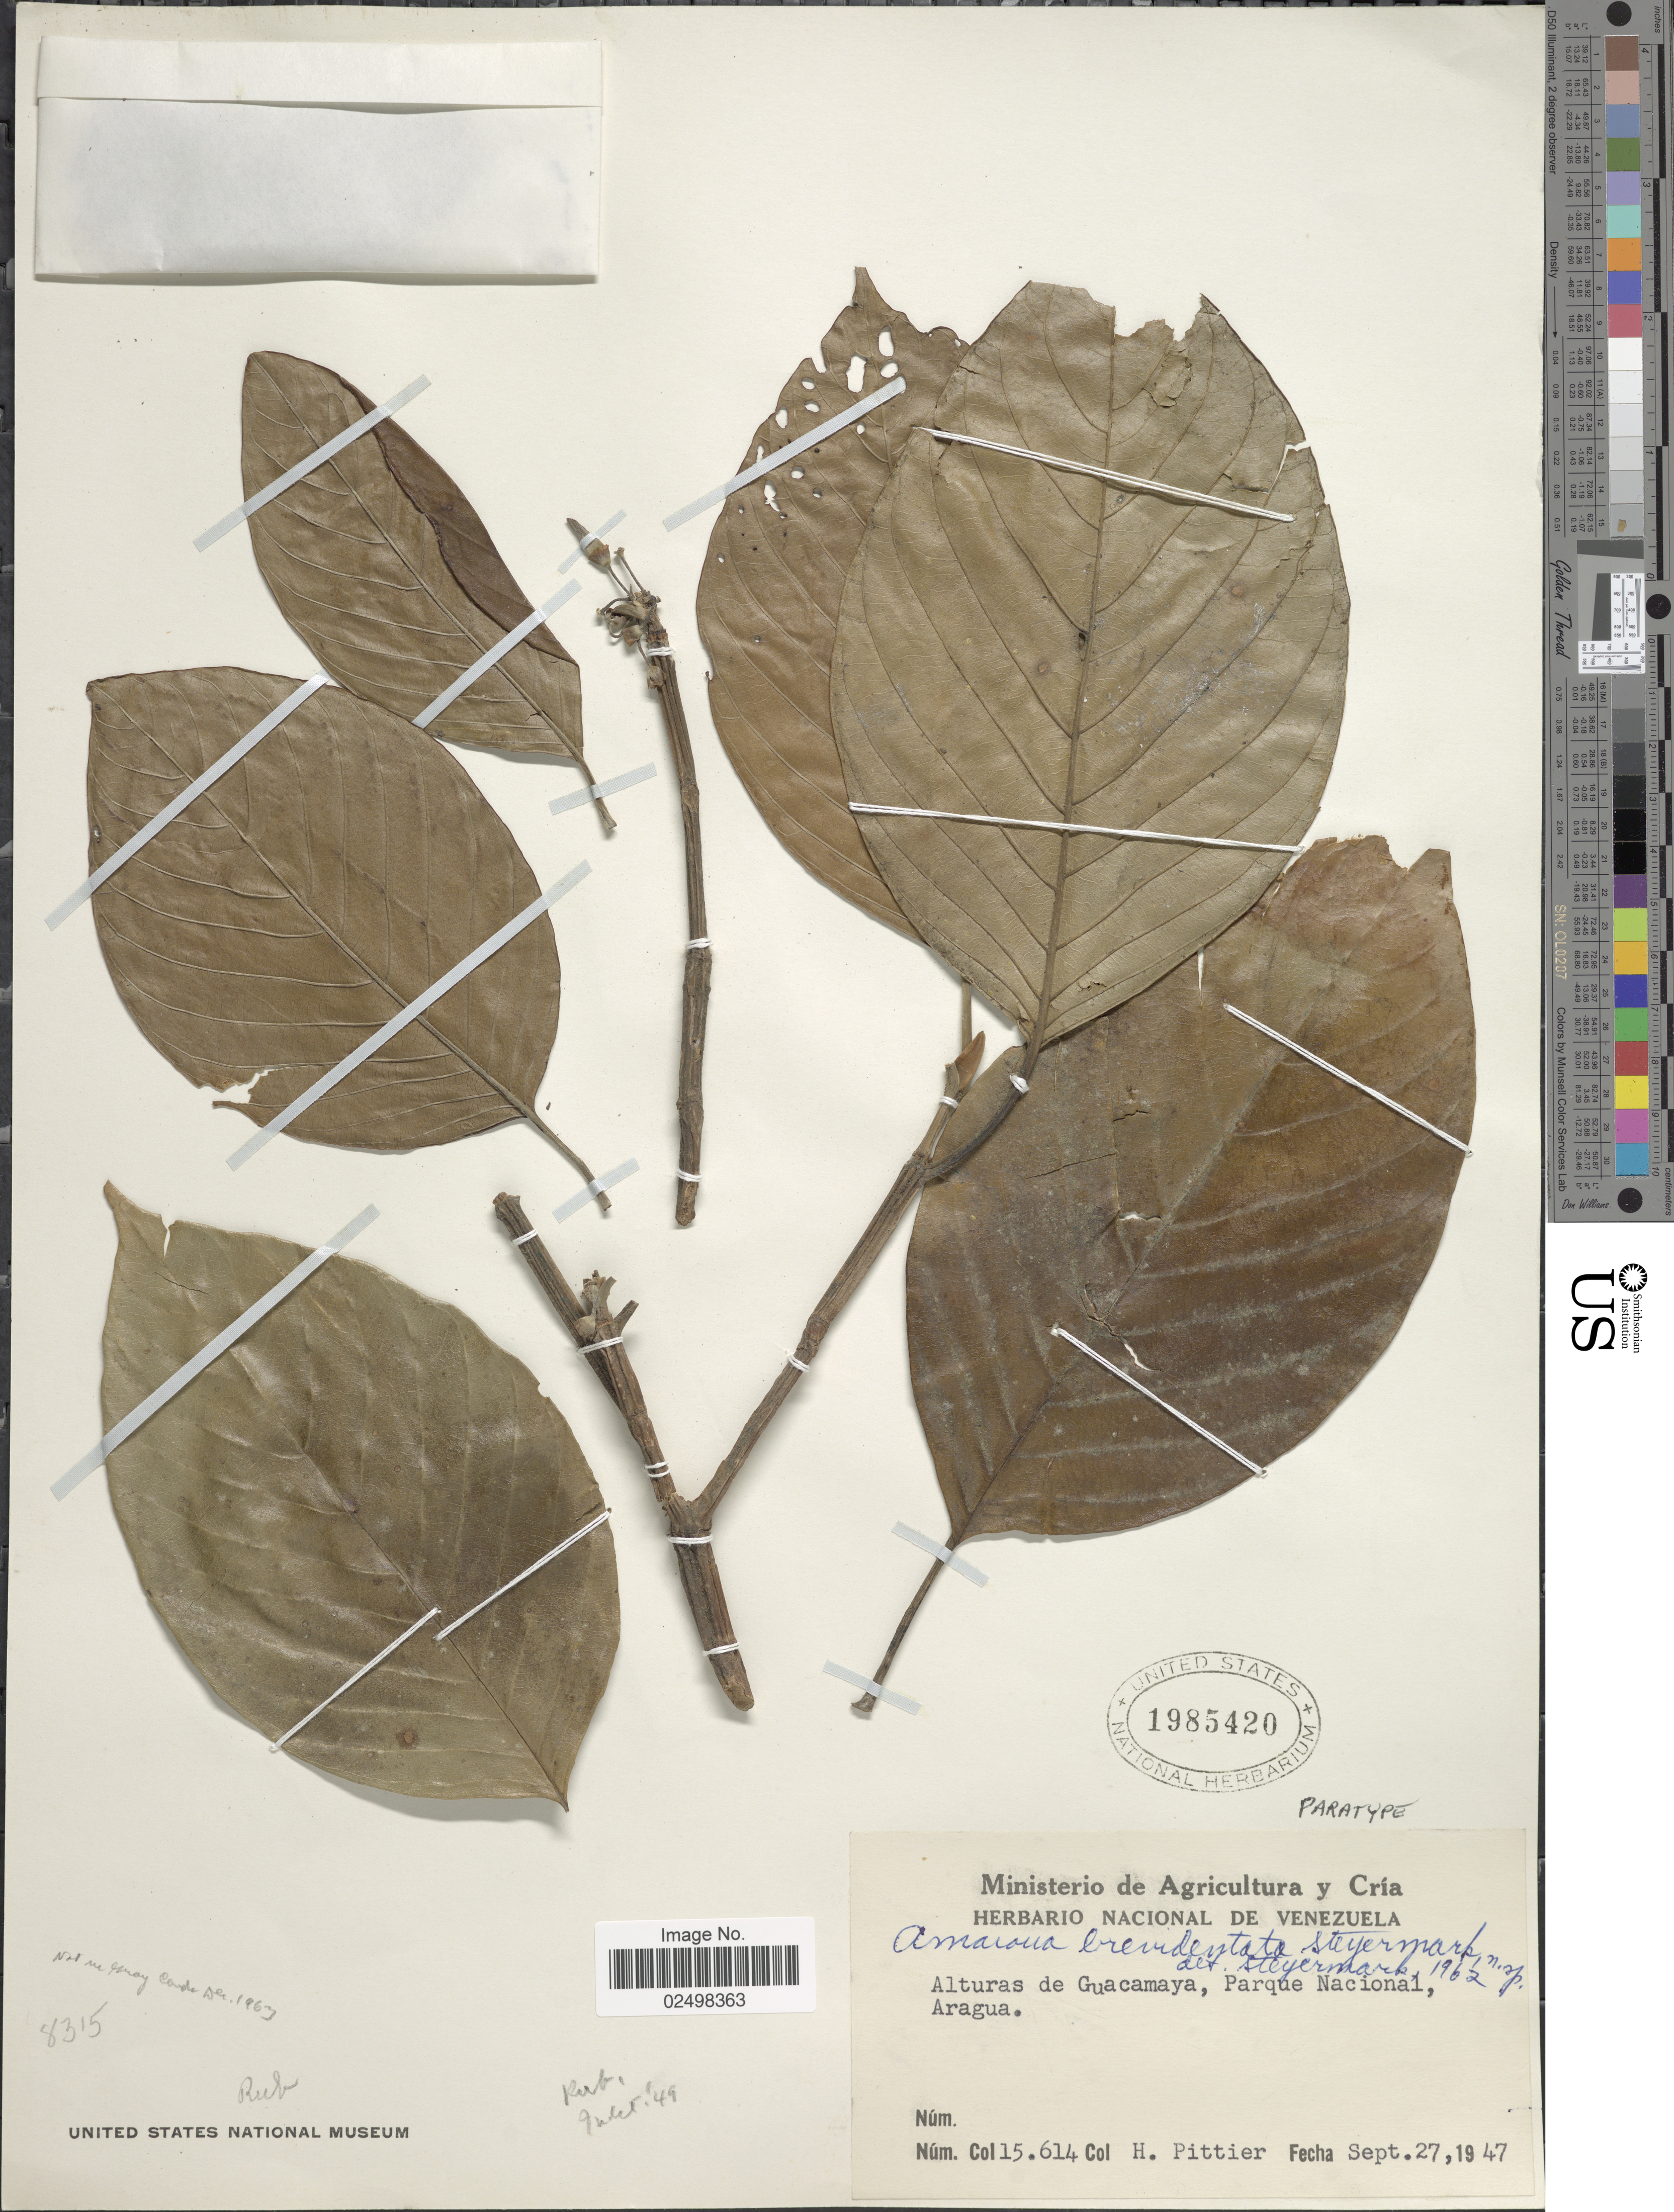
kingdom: Plantae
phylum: Tracheophyta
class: Magnoliopsida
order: Gentianales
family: Rubiaceae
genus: Amaioua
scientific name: Amaioua brevidentata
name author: Steyerm.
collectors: H. F. Pittier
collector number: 15614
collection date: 1947-09-27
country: Venezuela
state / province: Aragua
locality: Alturas de Guacamaya, Parque Nacional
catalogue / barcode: US 1985420